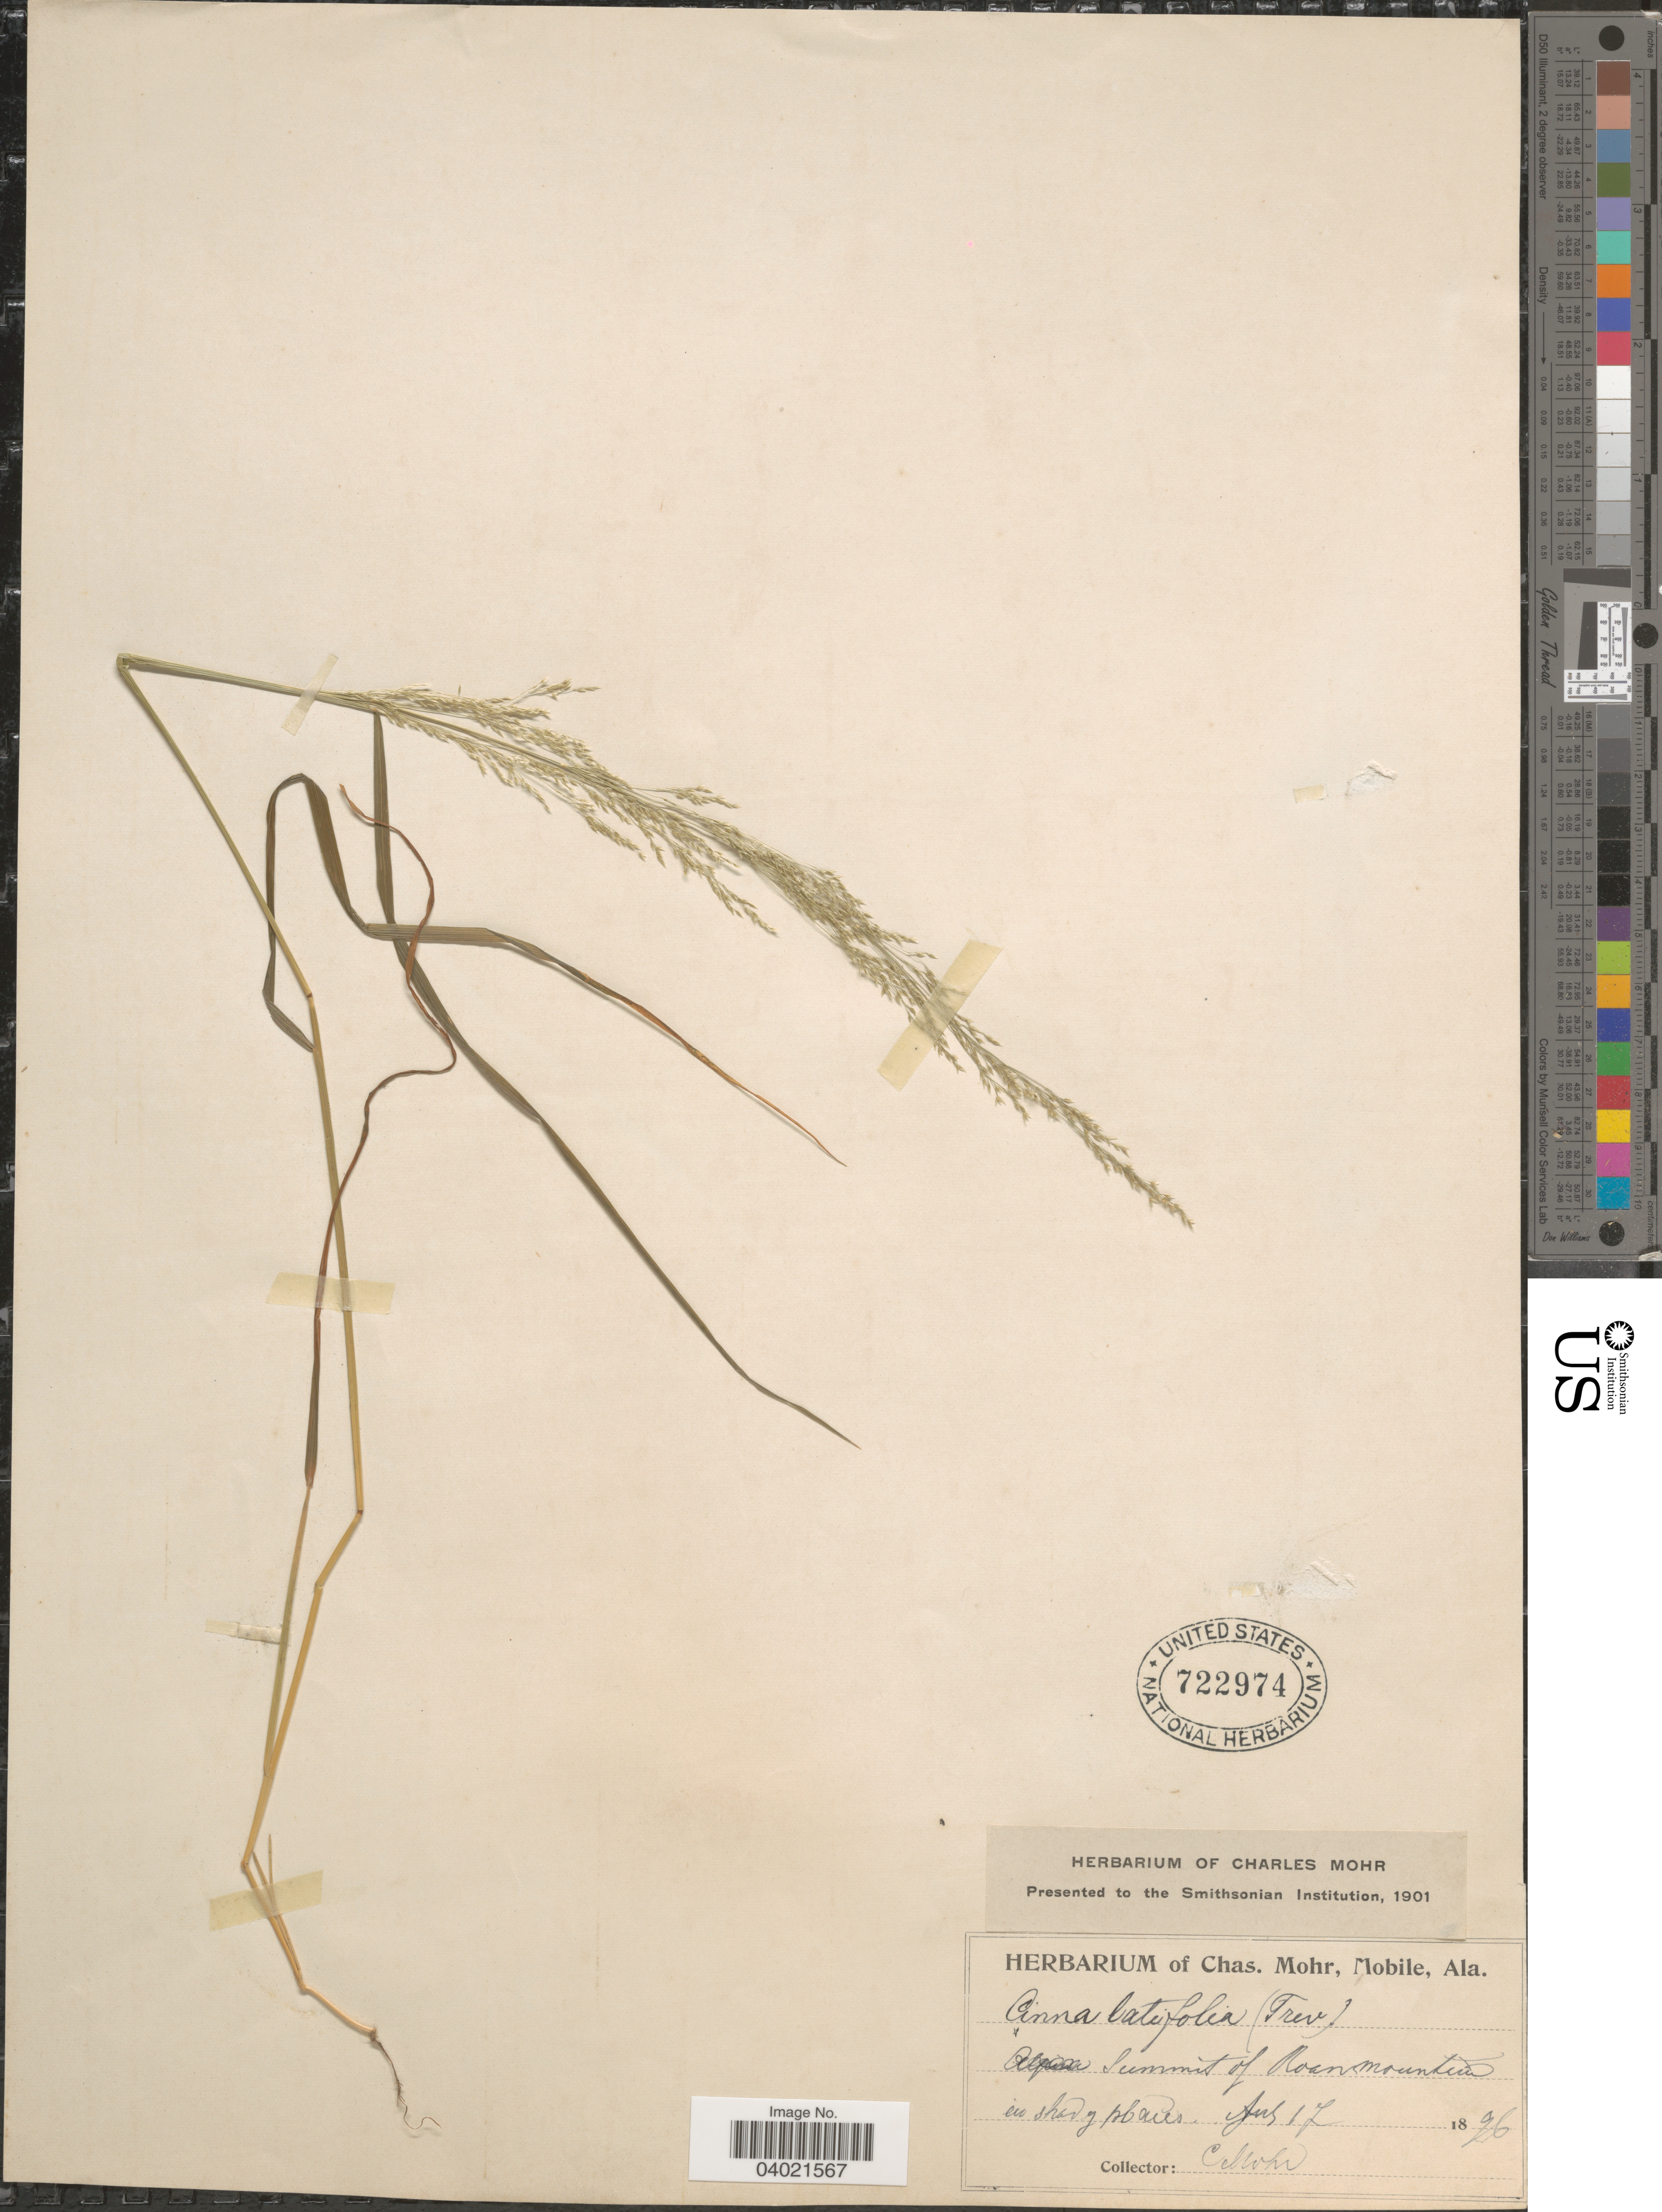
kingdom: Plantae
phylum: Tracheophyta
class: Liliopsida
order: Poales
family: Poaceae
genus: Agrostis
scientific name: Agrostis perennans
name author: (Walter) Tuck.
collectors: Mohr, C. T. (herbarium)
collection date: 1896-08-17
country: United States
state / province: Alabama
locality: Summit of Roan Mountains in shady places.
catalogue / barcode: US 722974